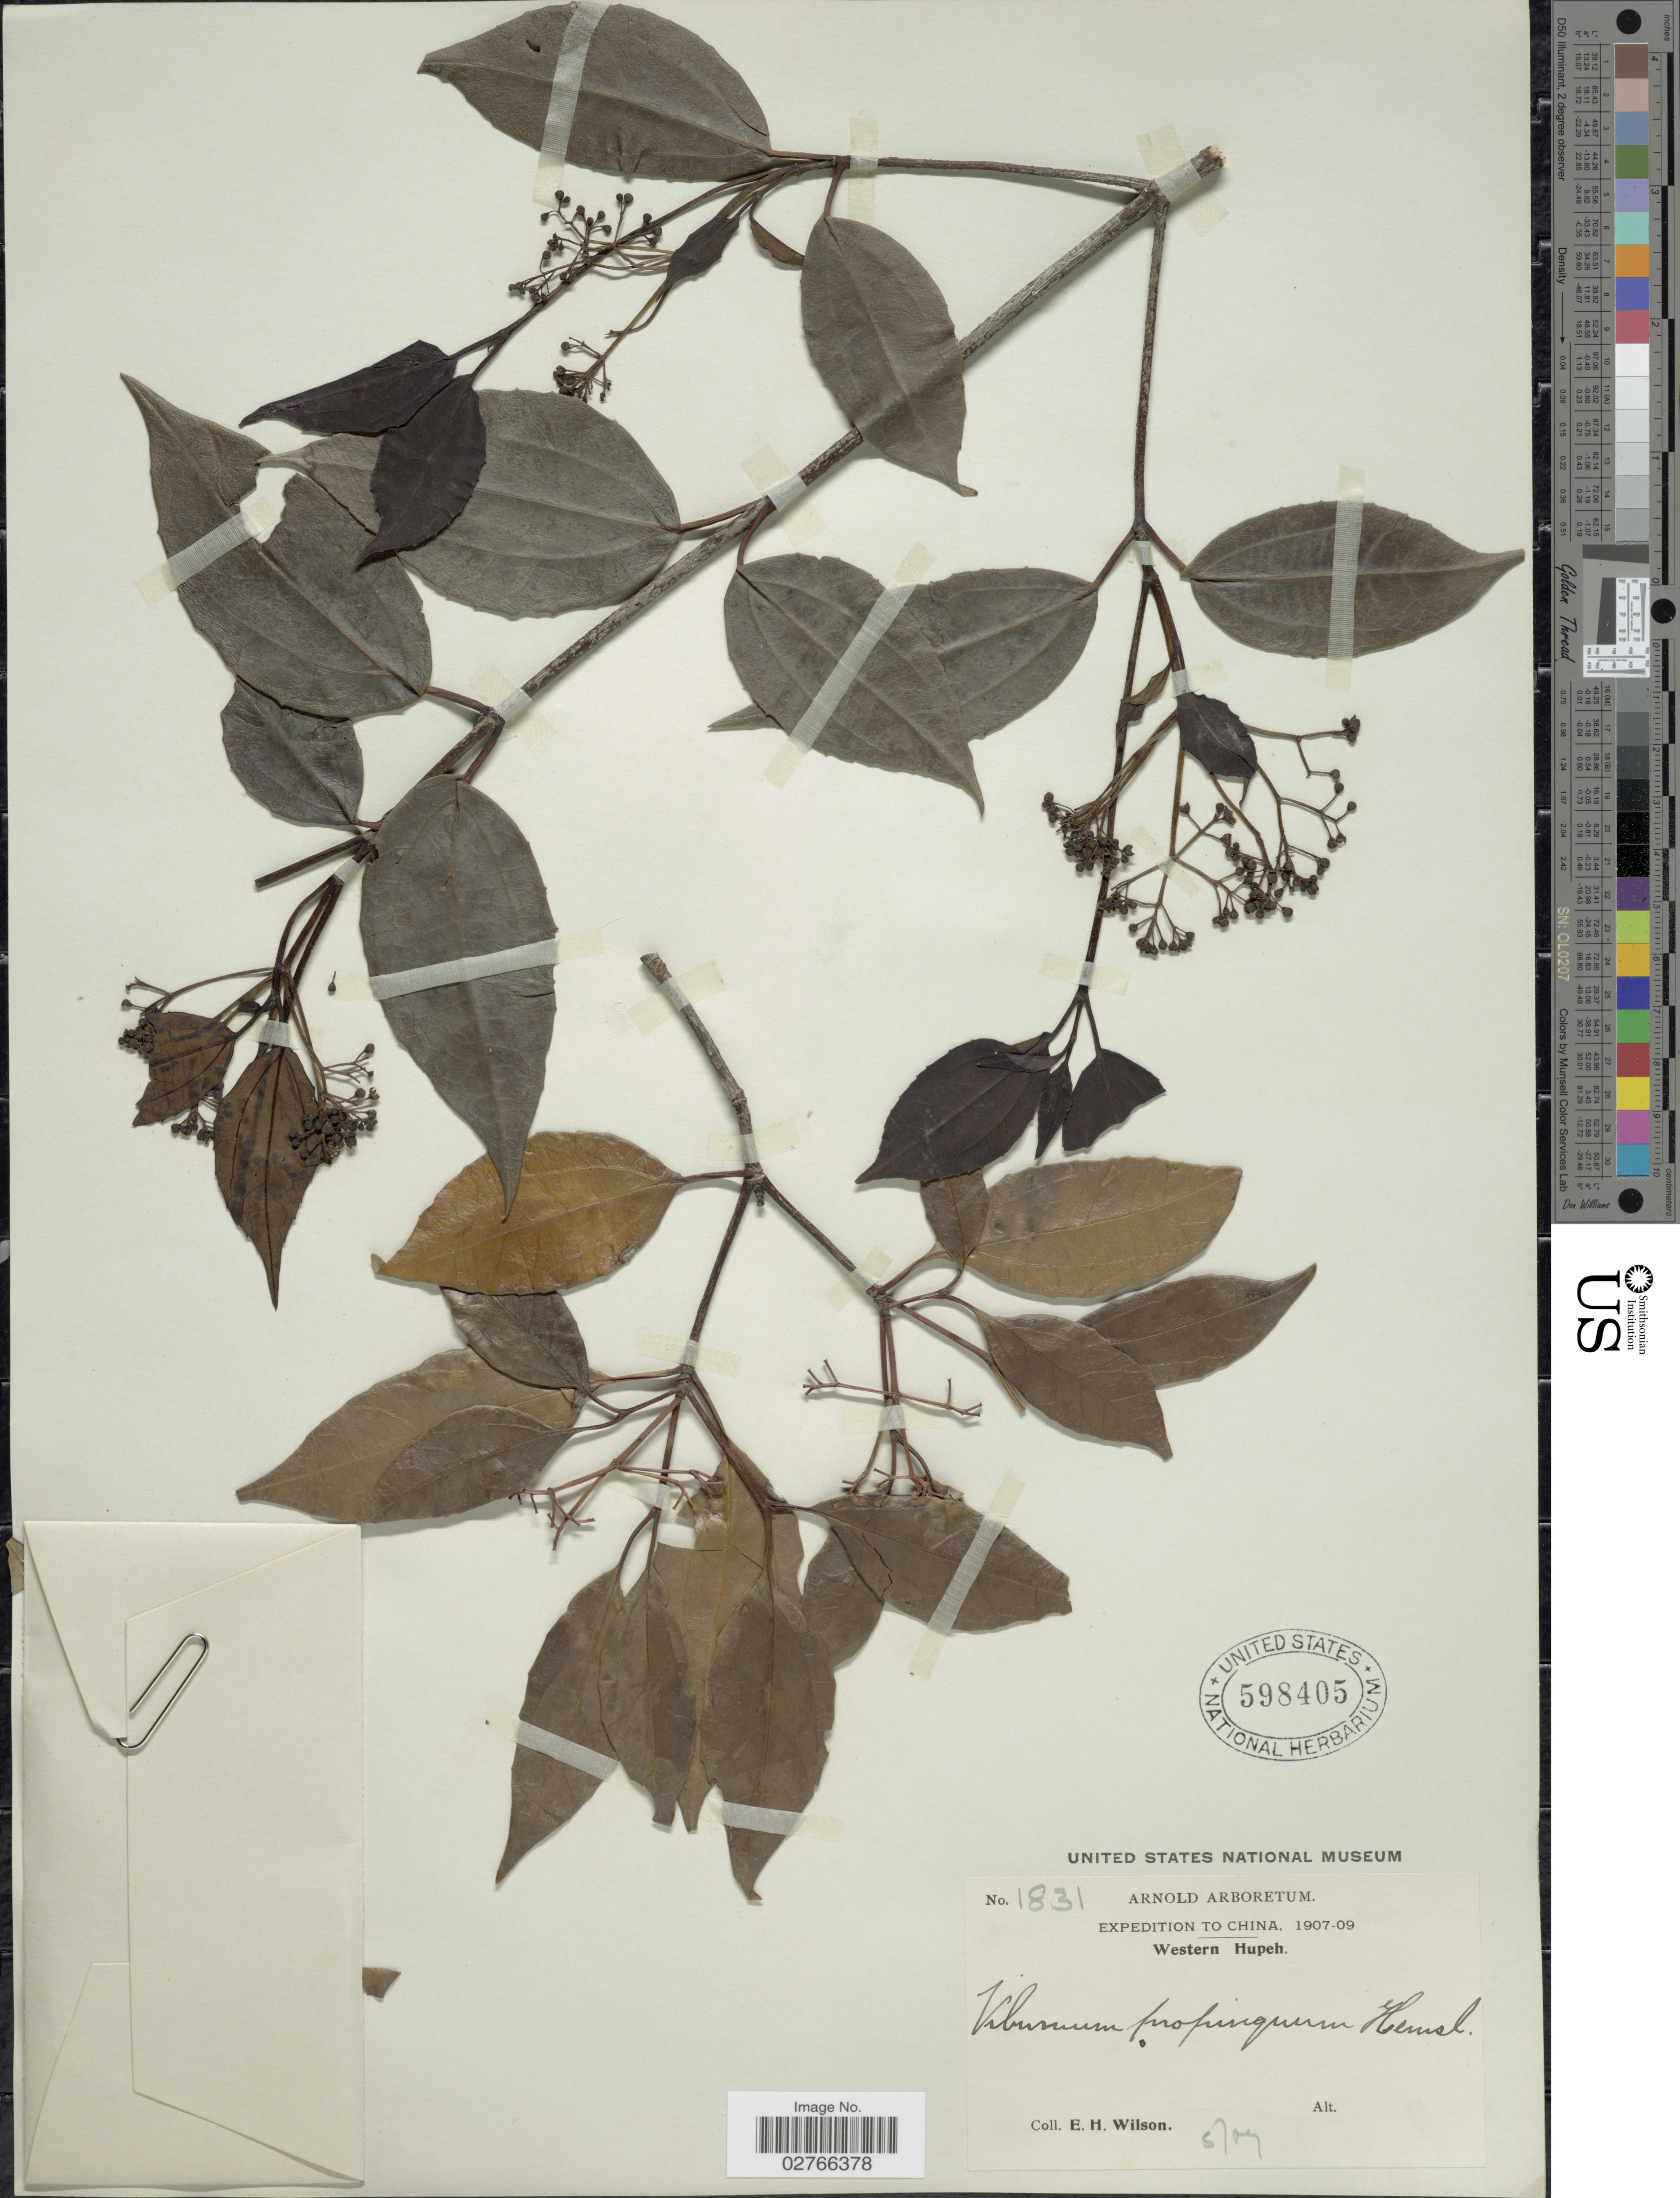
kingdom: Plantae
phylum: Tracheophyta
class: Magnoliopsida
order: Dipsacales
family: Viburnaceae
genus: Viburnum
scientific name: Viburnum propinquum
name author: Hemsl. in F.B. Forbes & Hemsl.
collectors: E. Wilson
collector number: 1831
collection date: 1907-05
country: China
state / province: Hubei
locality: Western Hupeh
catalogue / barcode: US 598405